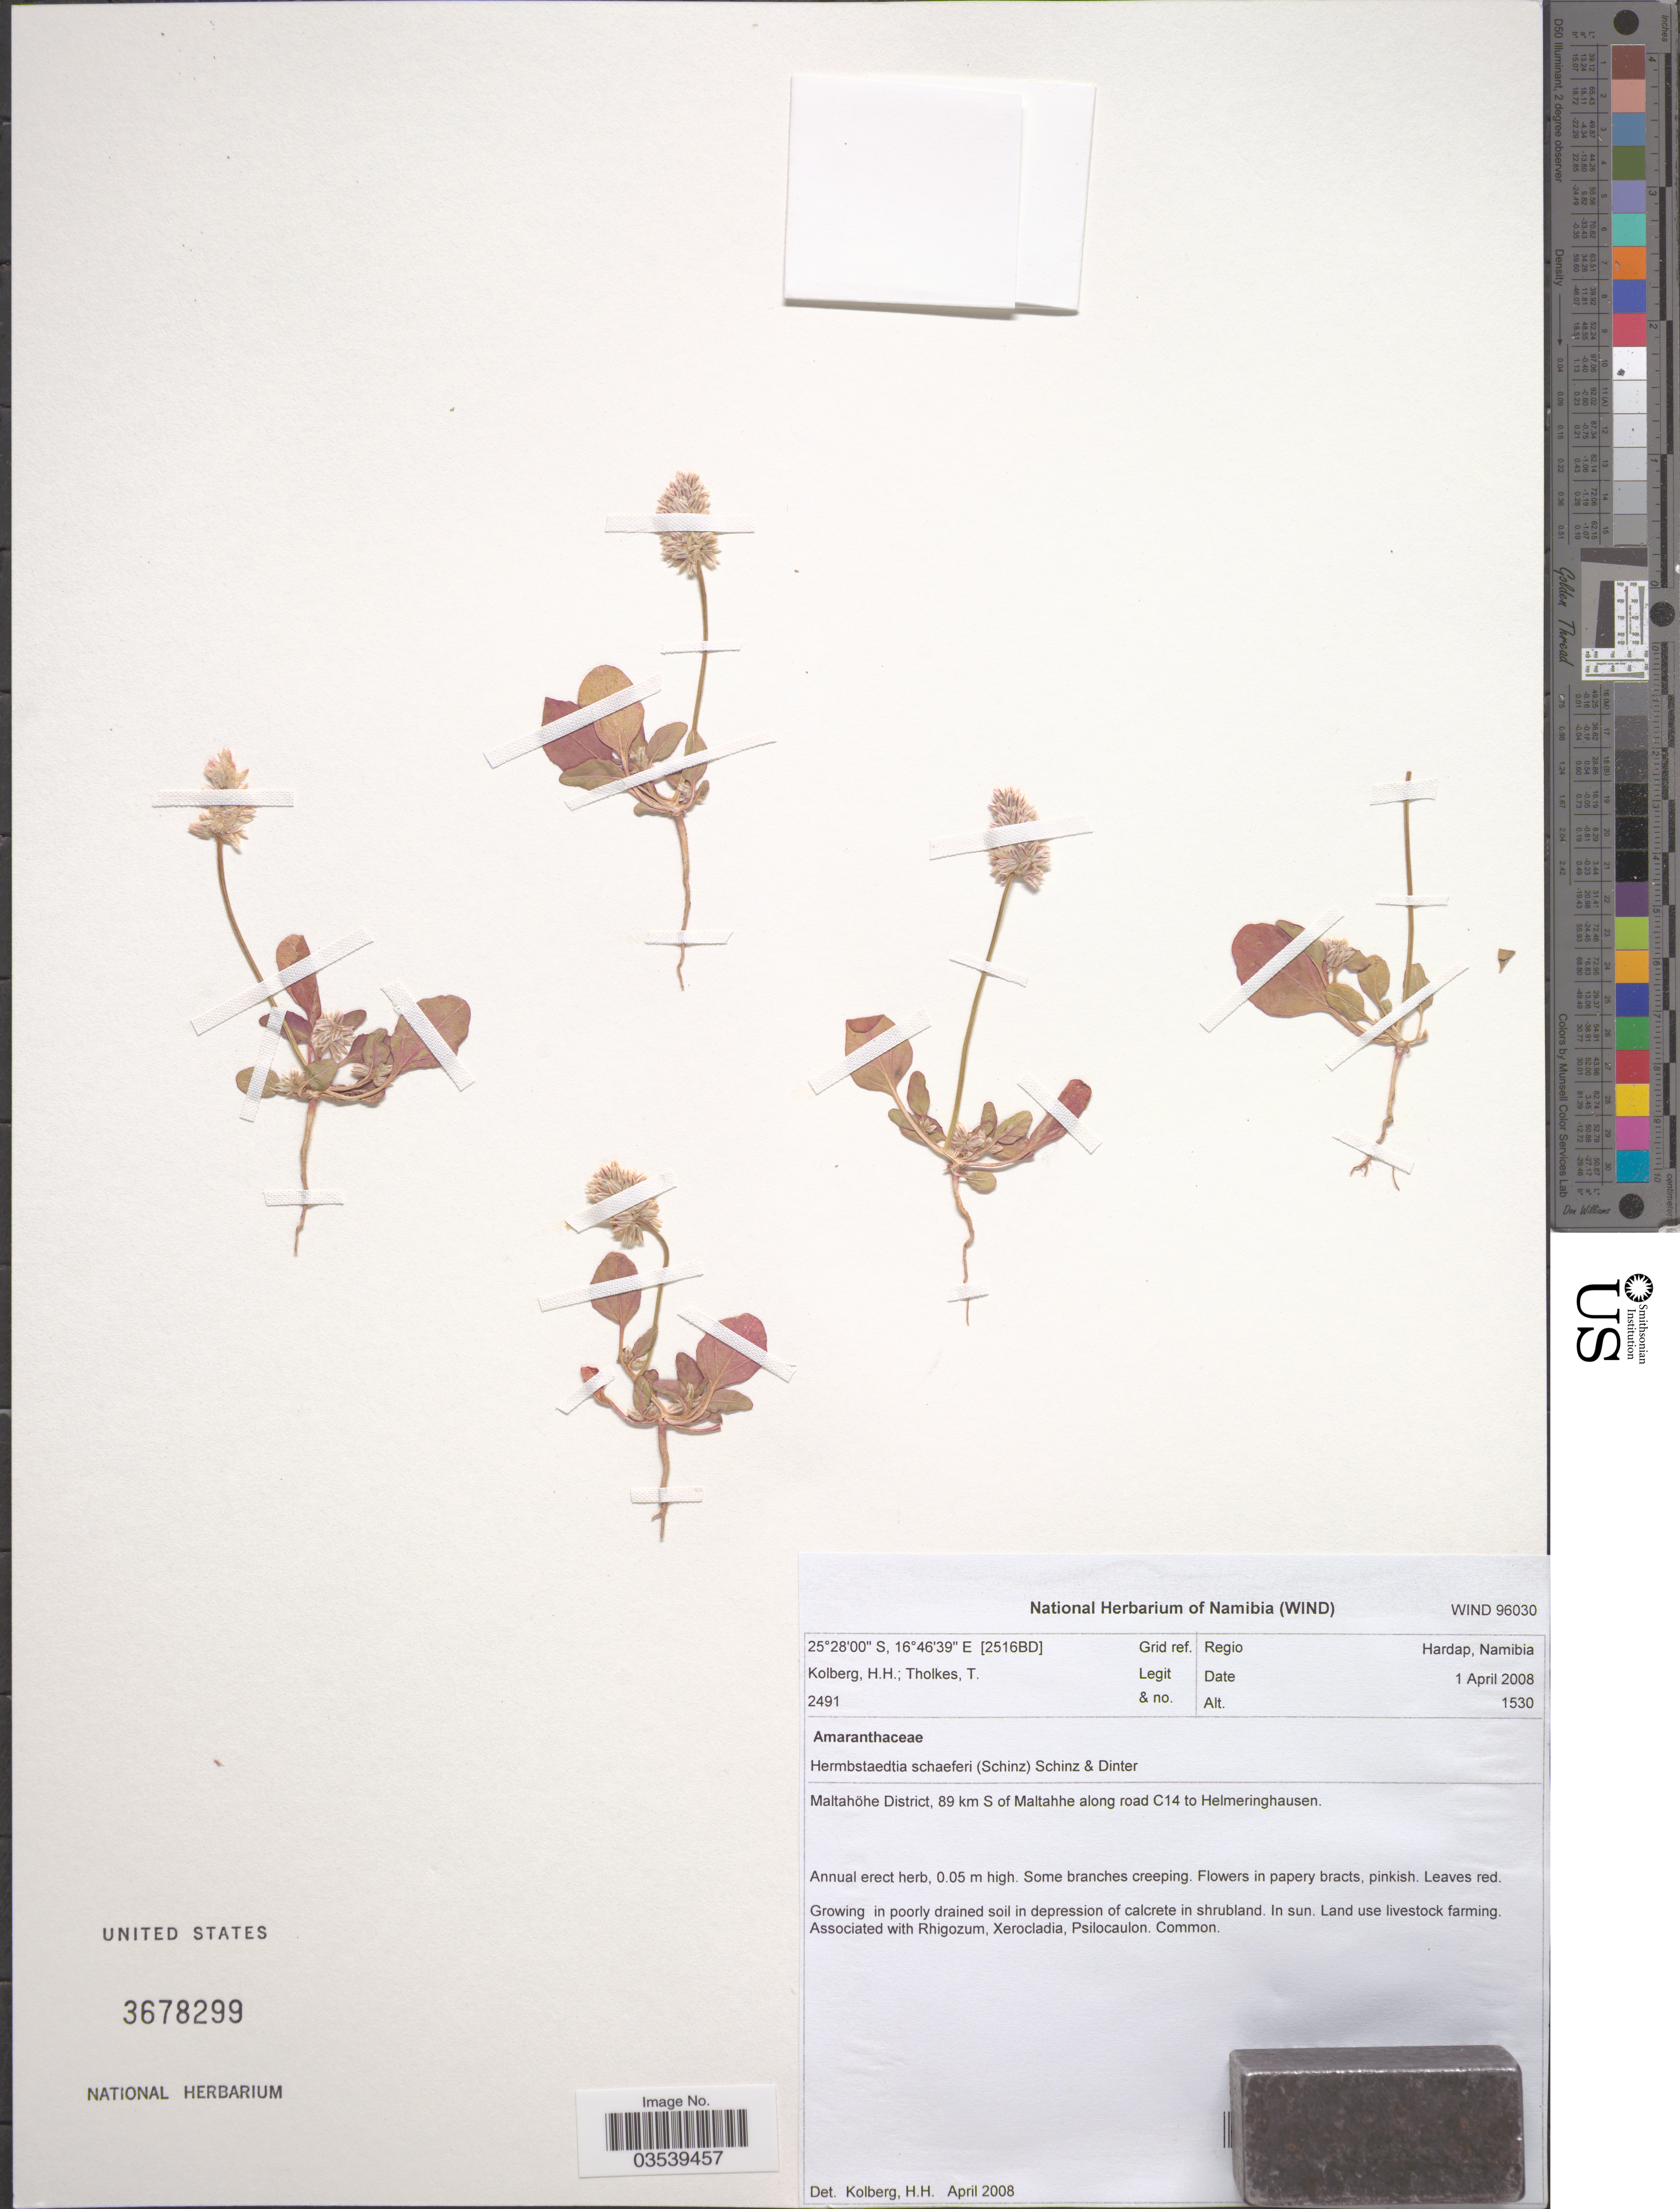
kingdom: Plantae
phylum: Tracheophyta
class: Magnoliopsida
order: Caryophyllales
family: Amaranthaceae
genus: Hermbstaedtia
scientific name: Hermbstaedtia schaeferi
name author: Schinz & Dinter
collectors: H. H. Kolberg & T. Tholkes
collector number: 2491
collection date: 2008-04-01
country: Namibia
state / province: Hardap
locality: Grid ref. [2516BD]. Maltahöhe District, 89 km S of Maltahhe along road C14 to Helmeringhausen.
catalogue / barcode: US 3678299